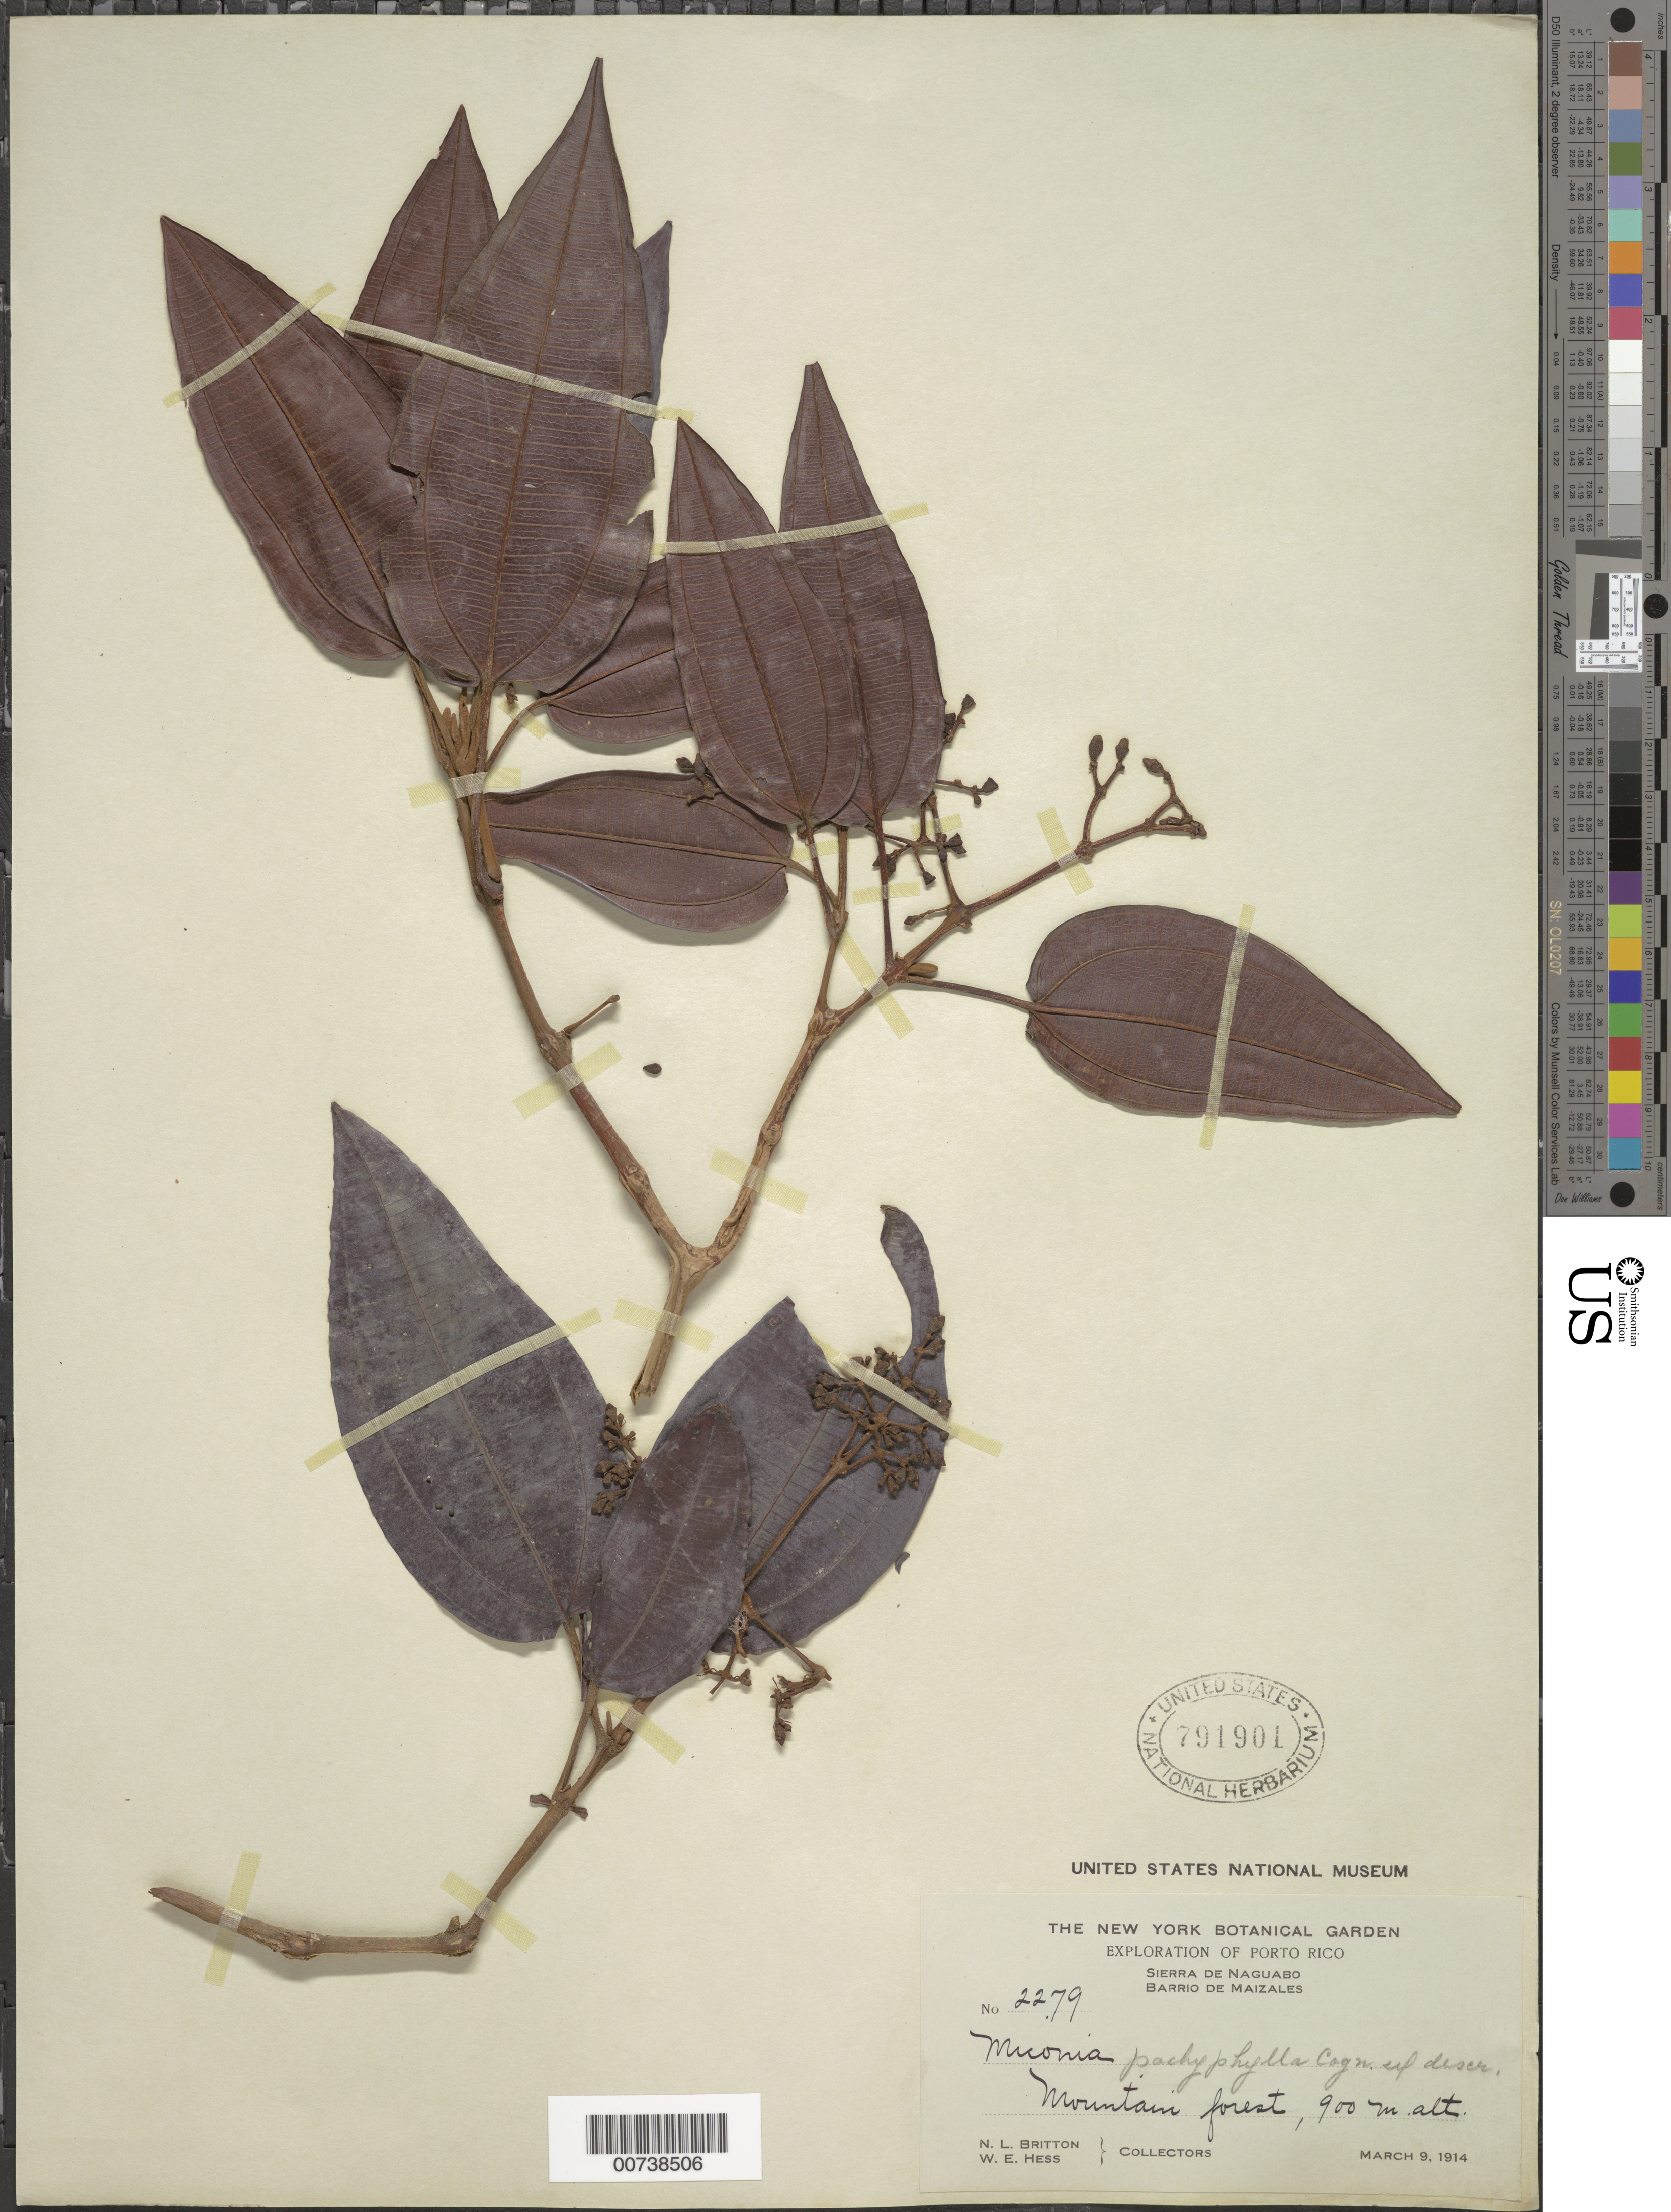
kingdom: Plantae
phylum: Tracheophyta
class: Magnoliopsida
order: Myrtales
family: Melastomataceae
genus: Miconia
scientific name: Miconia pachyphylla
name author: Cogn.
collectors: N. Britton & W. Hess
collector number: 2279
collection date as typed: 09 Mar 1914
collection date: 1914-03-09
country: Puerto Rico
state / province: Naguabo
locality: Sierra de Naguabo, Barrio de Maizales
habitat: Mountain forest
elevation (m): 900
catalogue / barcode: US 791901